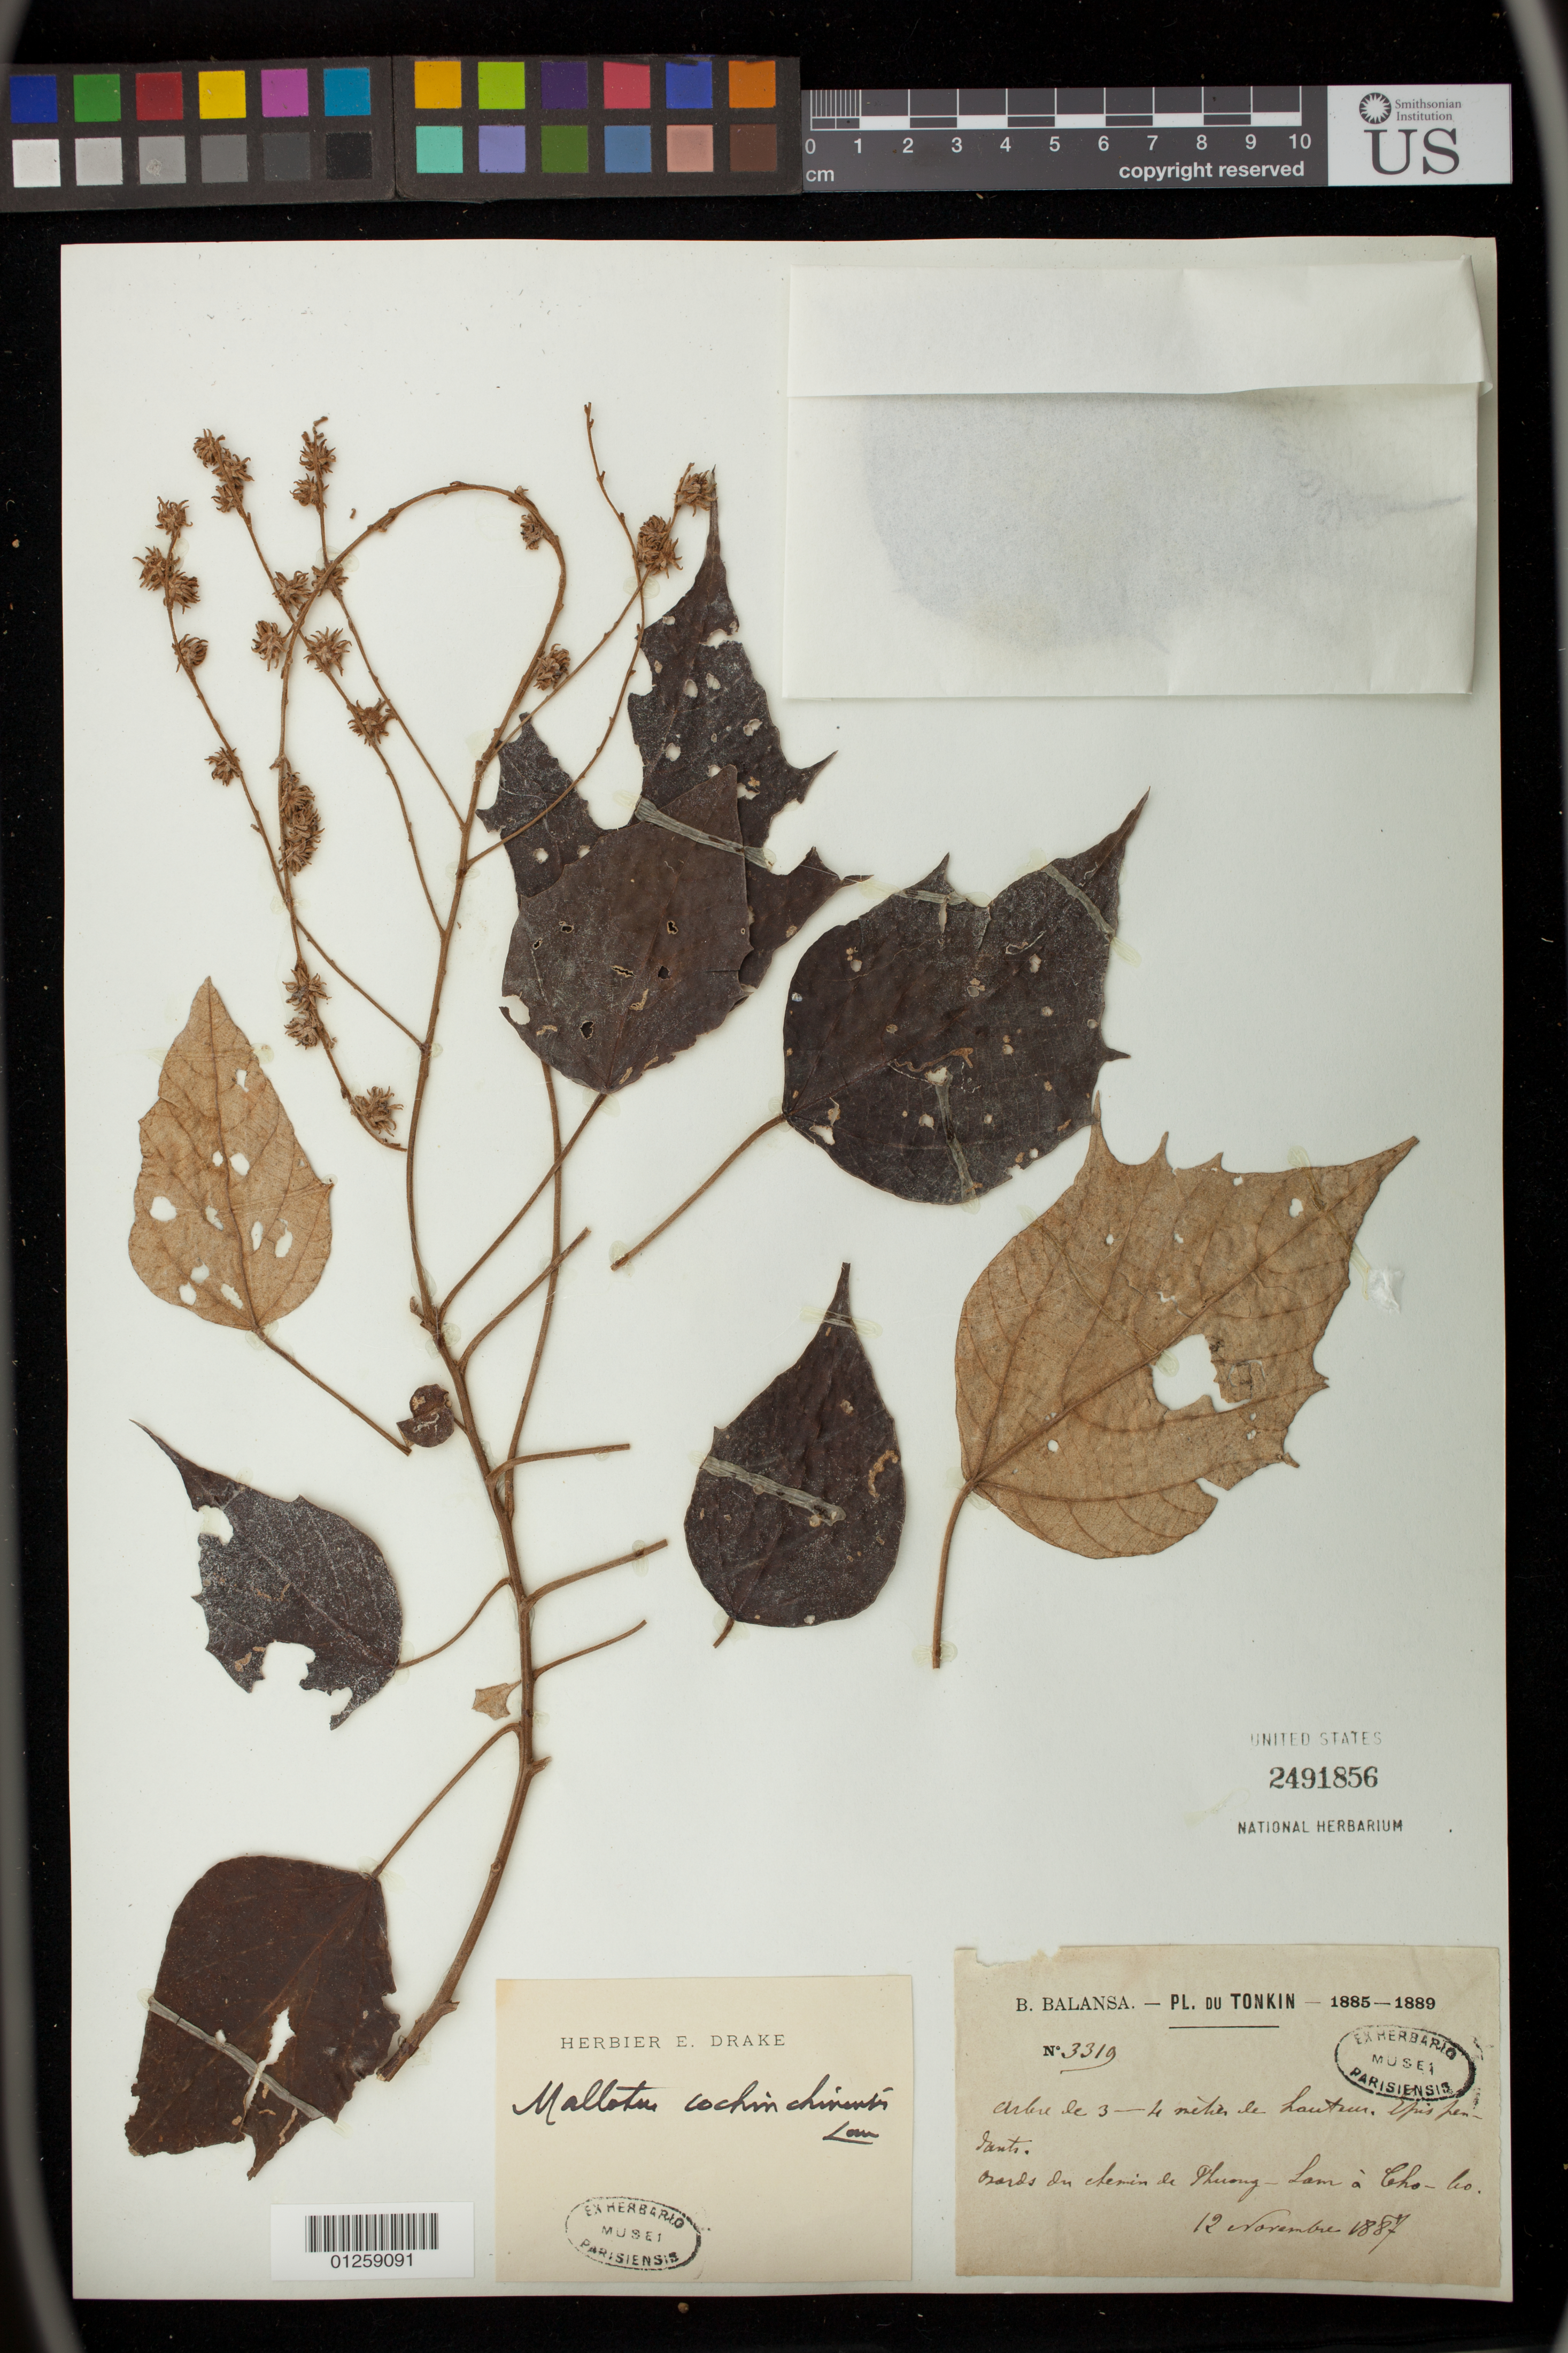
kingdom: Plantae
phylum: Tracheophyta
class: Magnoliopsida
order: Malpighiales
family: Euphorbiaceae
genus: Mallotus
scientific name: Mallotus paniculatus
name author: (Lam.) Müll. Arg.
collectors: B. Balansa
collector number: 3319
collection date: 1887-11-12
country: Vietnam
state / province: Hoa Binh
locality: Phuong-Lam a Cho-bo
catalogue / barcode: US 2491856